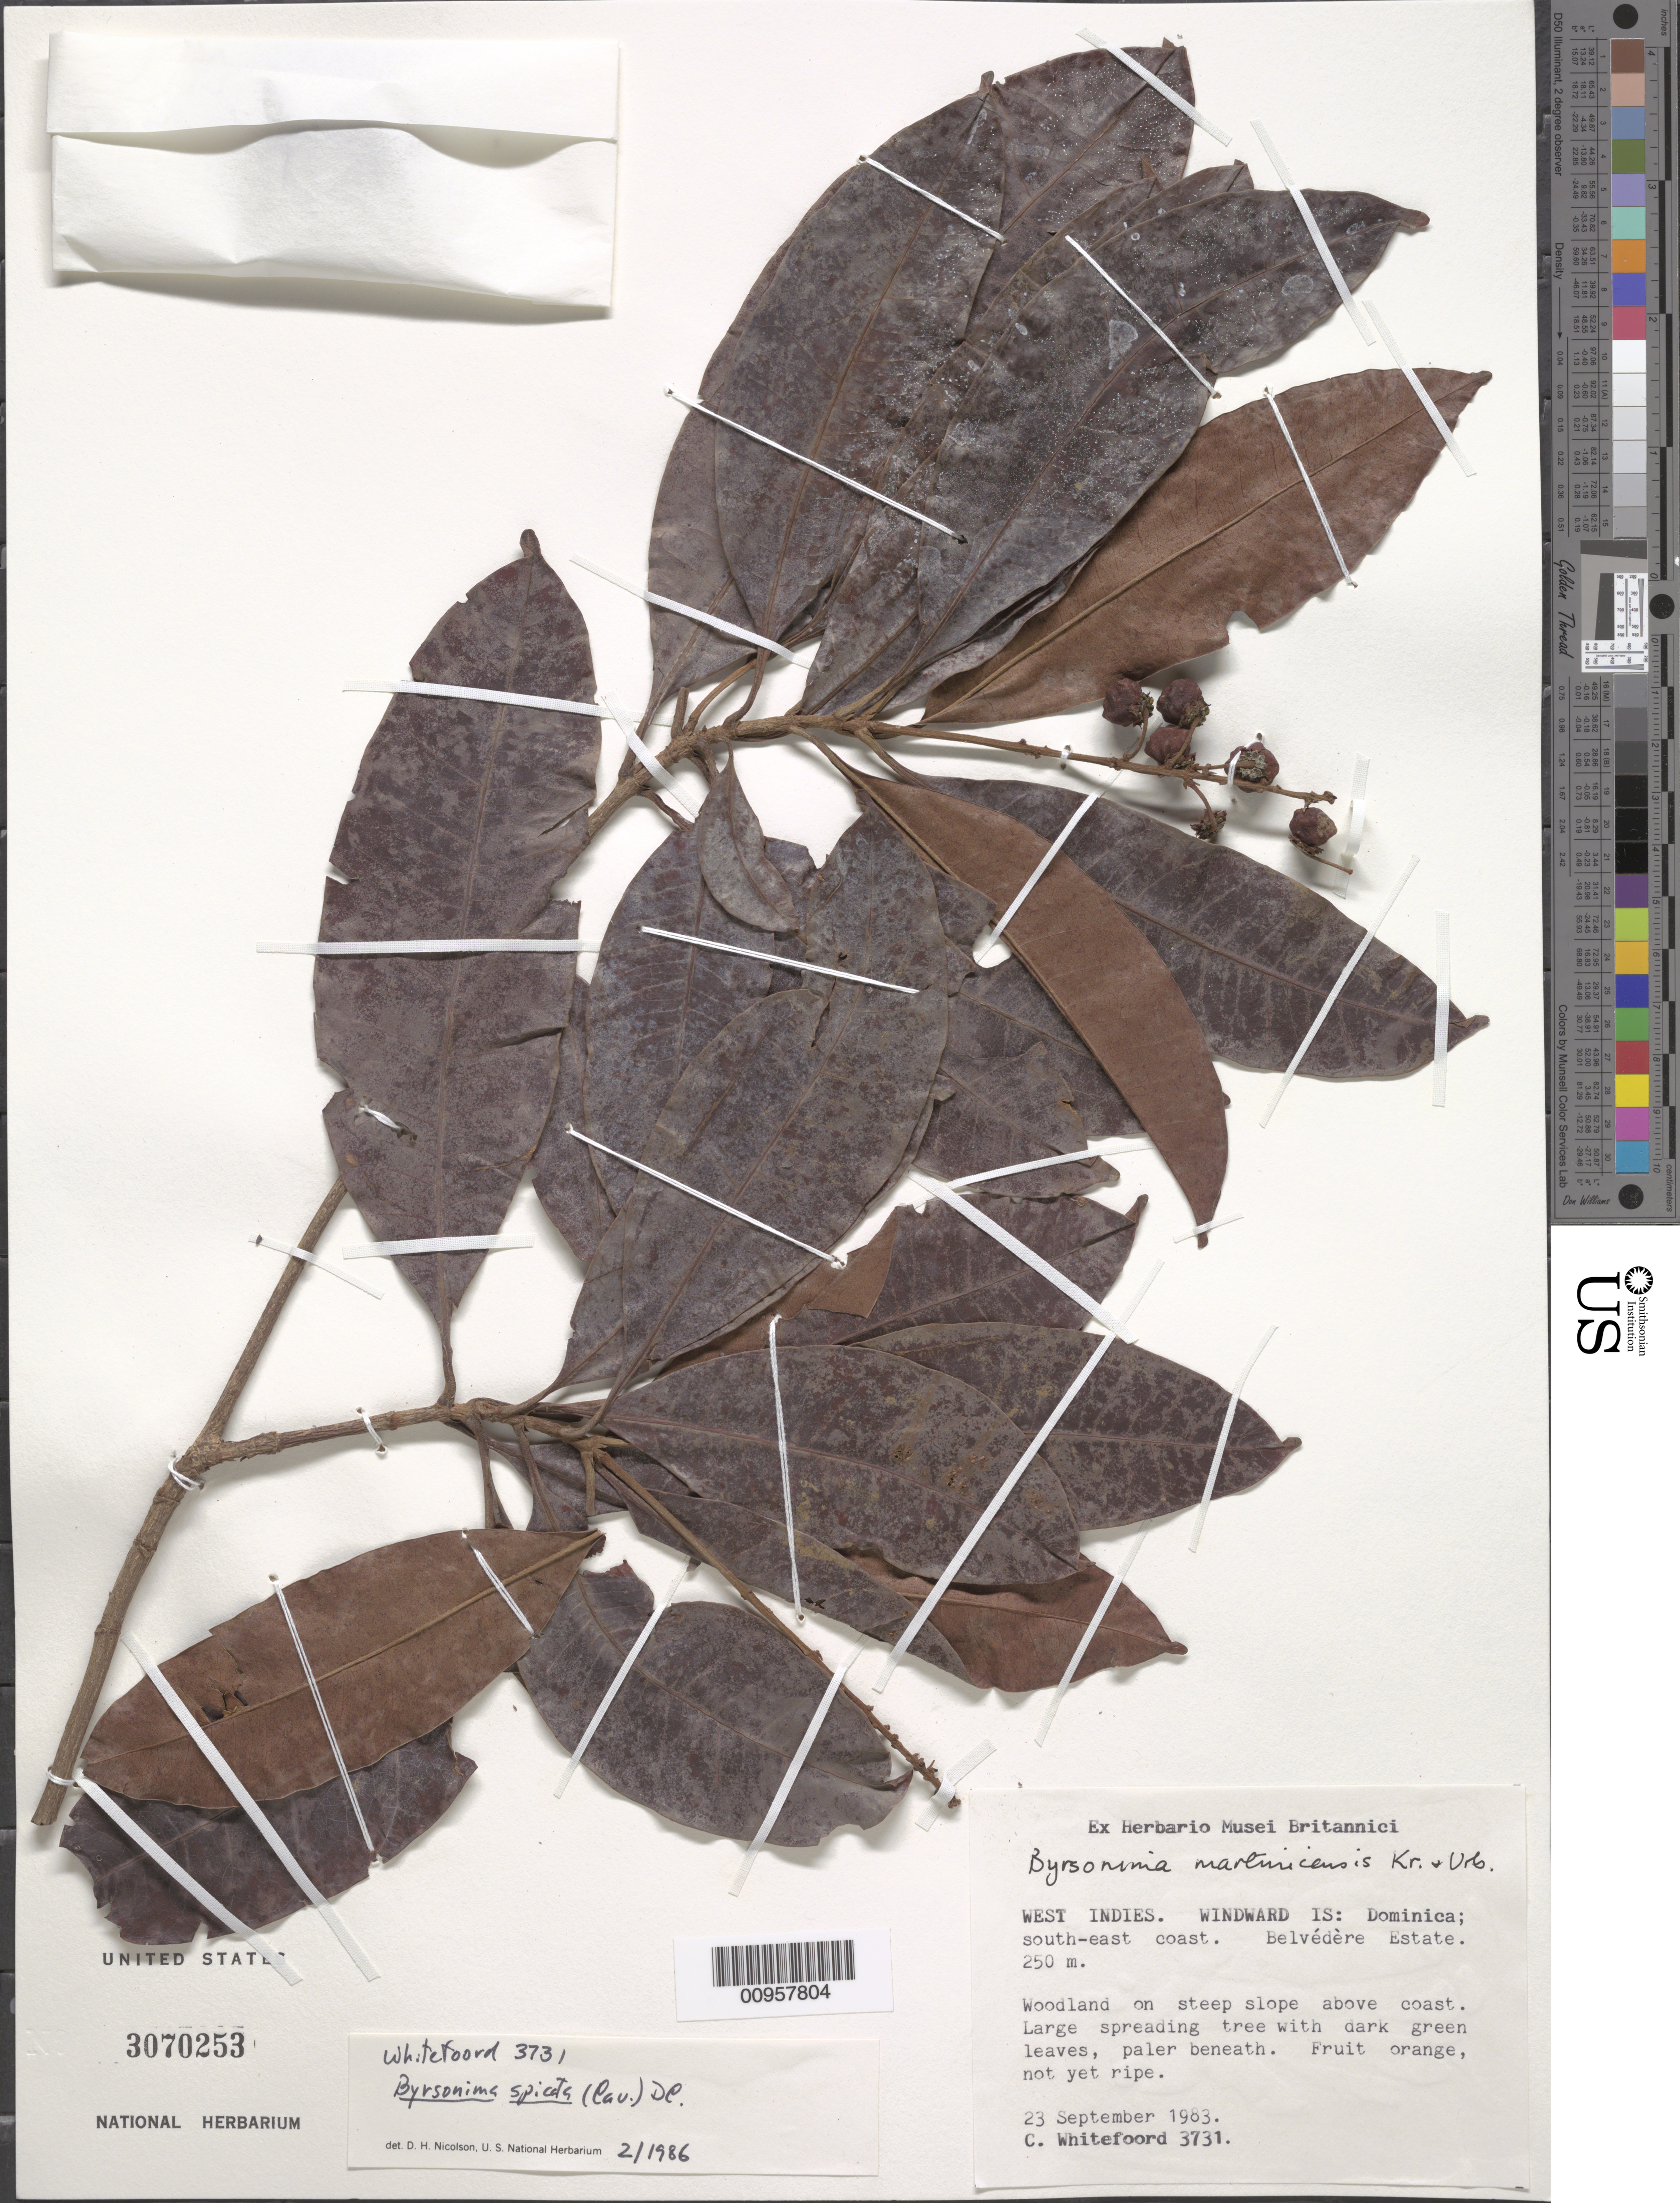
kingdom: Plantae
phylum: Tracheophyta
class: Magnoliopsida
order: Malpighiales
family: Malpighiaceae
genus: Byrsonima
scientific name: Byrsonima spicata (Cav.) DC.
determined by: Nicolson, Dan H.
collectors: C. Whitefoord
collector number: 3731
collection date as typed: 23 Sep 1983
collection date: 1983-09-23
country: Dominica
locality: South-east coast, Belvédère Estate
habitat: Woodland on steep slope above coast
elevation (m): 250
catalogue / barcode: US 3070253